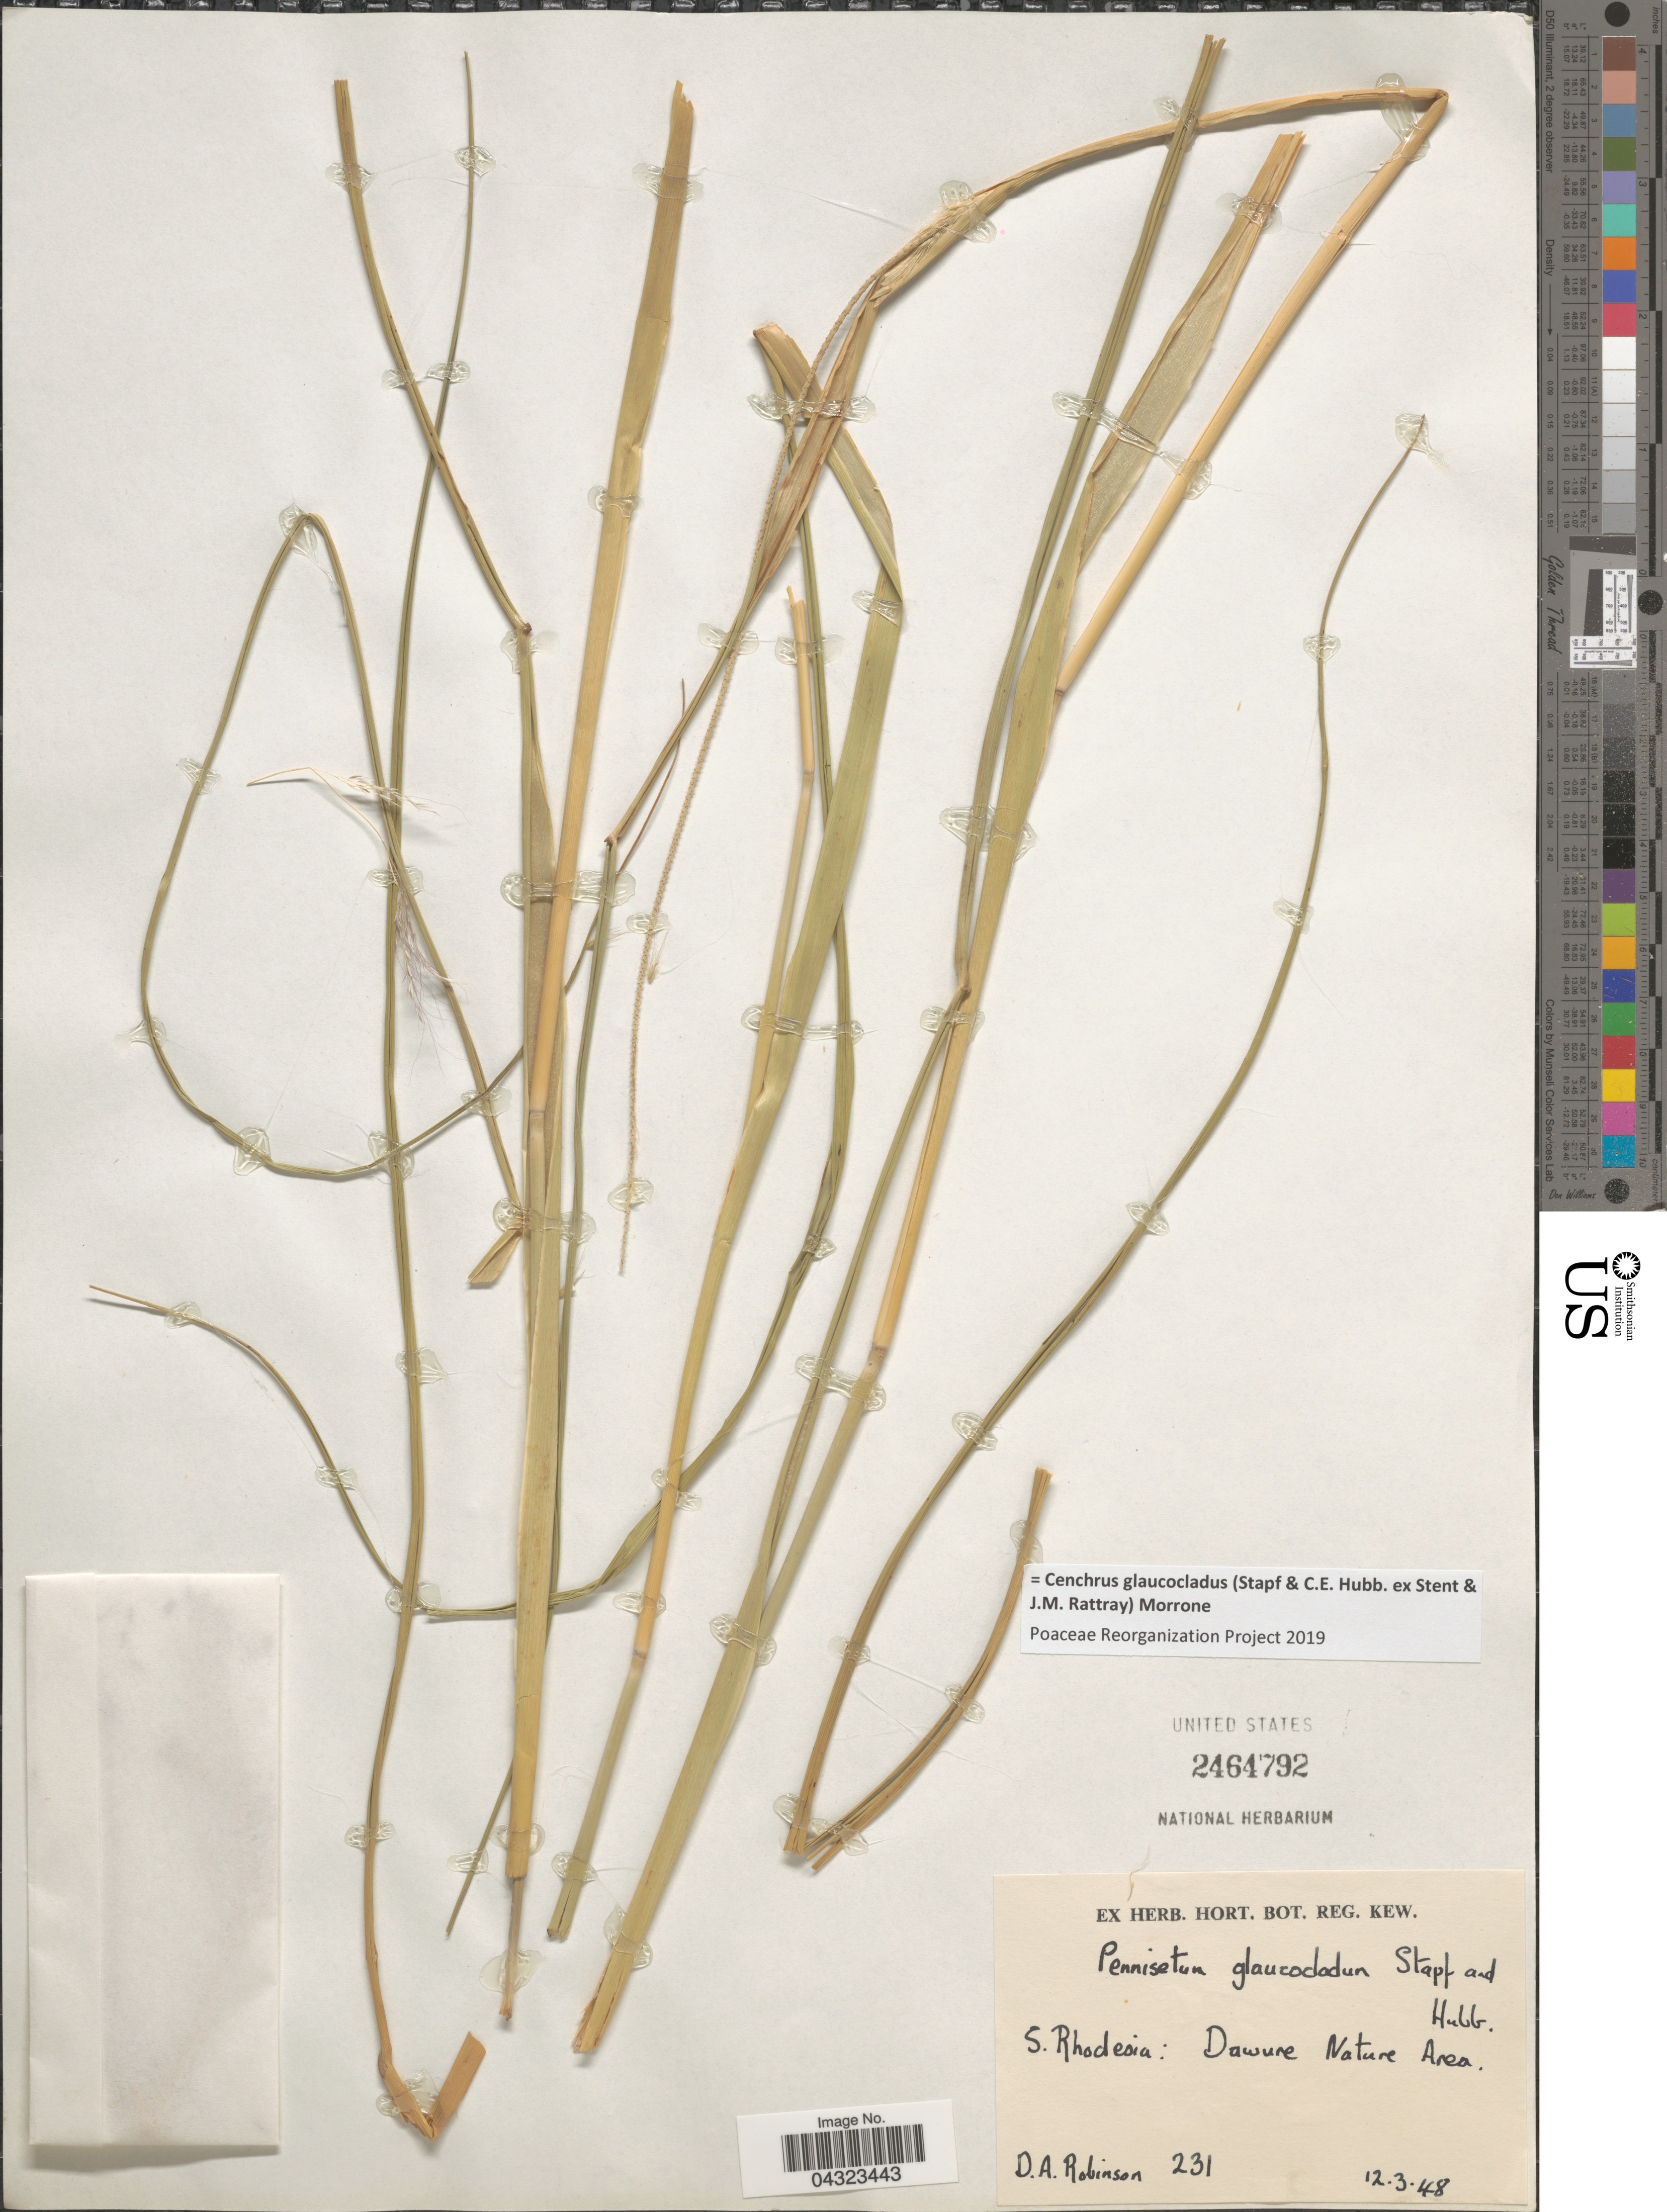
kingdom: Plantae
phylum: Tracheophyta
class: Liliopsida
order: Poales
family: Poaceae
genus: Cenchrus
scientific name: Cenchrus glaucocladus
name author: (Stapf & C. E. Hubb.) Morrone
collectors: D. Robinson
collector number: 231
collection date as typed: Transcribed d/m/y: 12/3/48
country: Zimbabwe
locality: S. Rhodesia: Dawure Nature Area.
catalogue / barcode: US 2464792